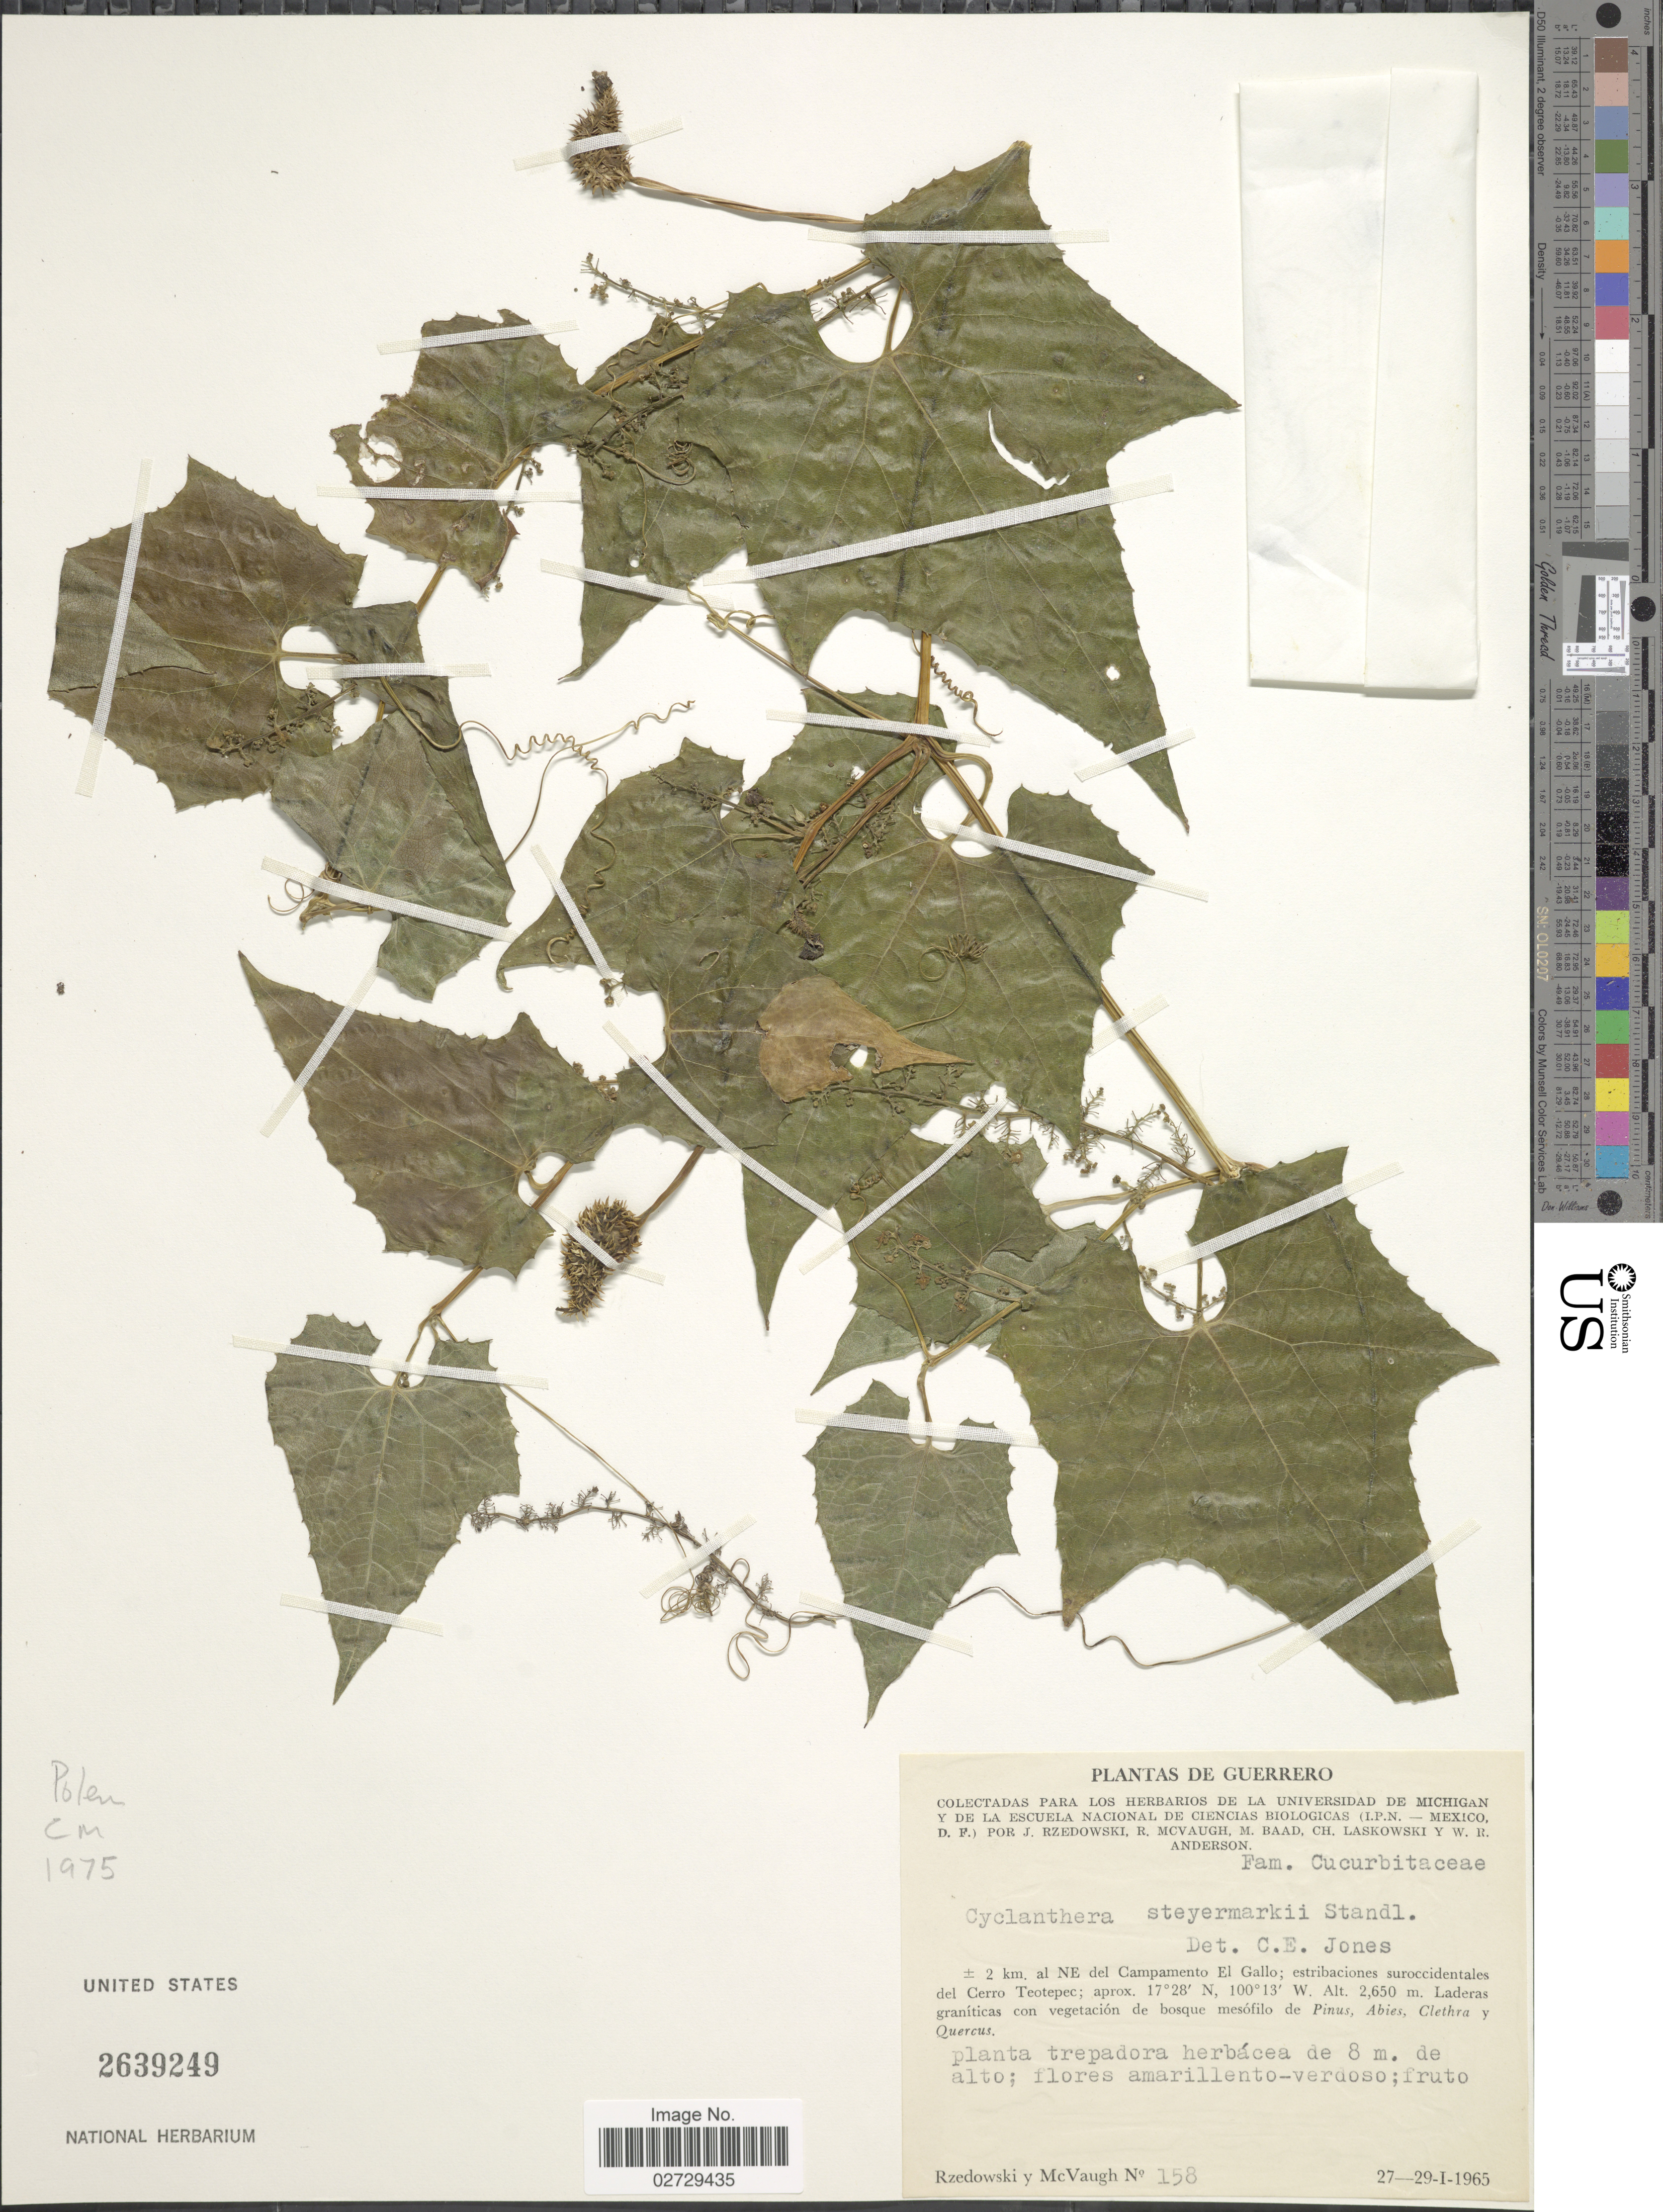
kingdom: Plantae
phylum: Tracheophyta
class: Magnoliopsida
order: Cucurbitales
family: Cucurbitaceae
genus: Cyclanthera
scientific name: Cyclanthera steyermarkii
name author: Standl.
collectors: J. Rzedowski & R. McVaugh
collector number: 158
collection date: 1965-01-27/1965-01-29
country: Mexico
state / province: Guerrero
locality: ± 2 km. al NE de Campamento El Gallo; estribaciones suroccidentales del Cerro Teotepec.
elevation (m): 2650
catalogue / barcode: US 2639249